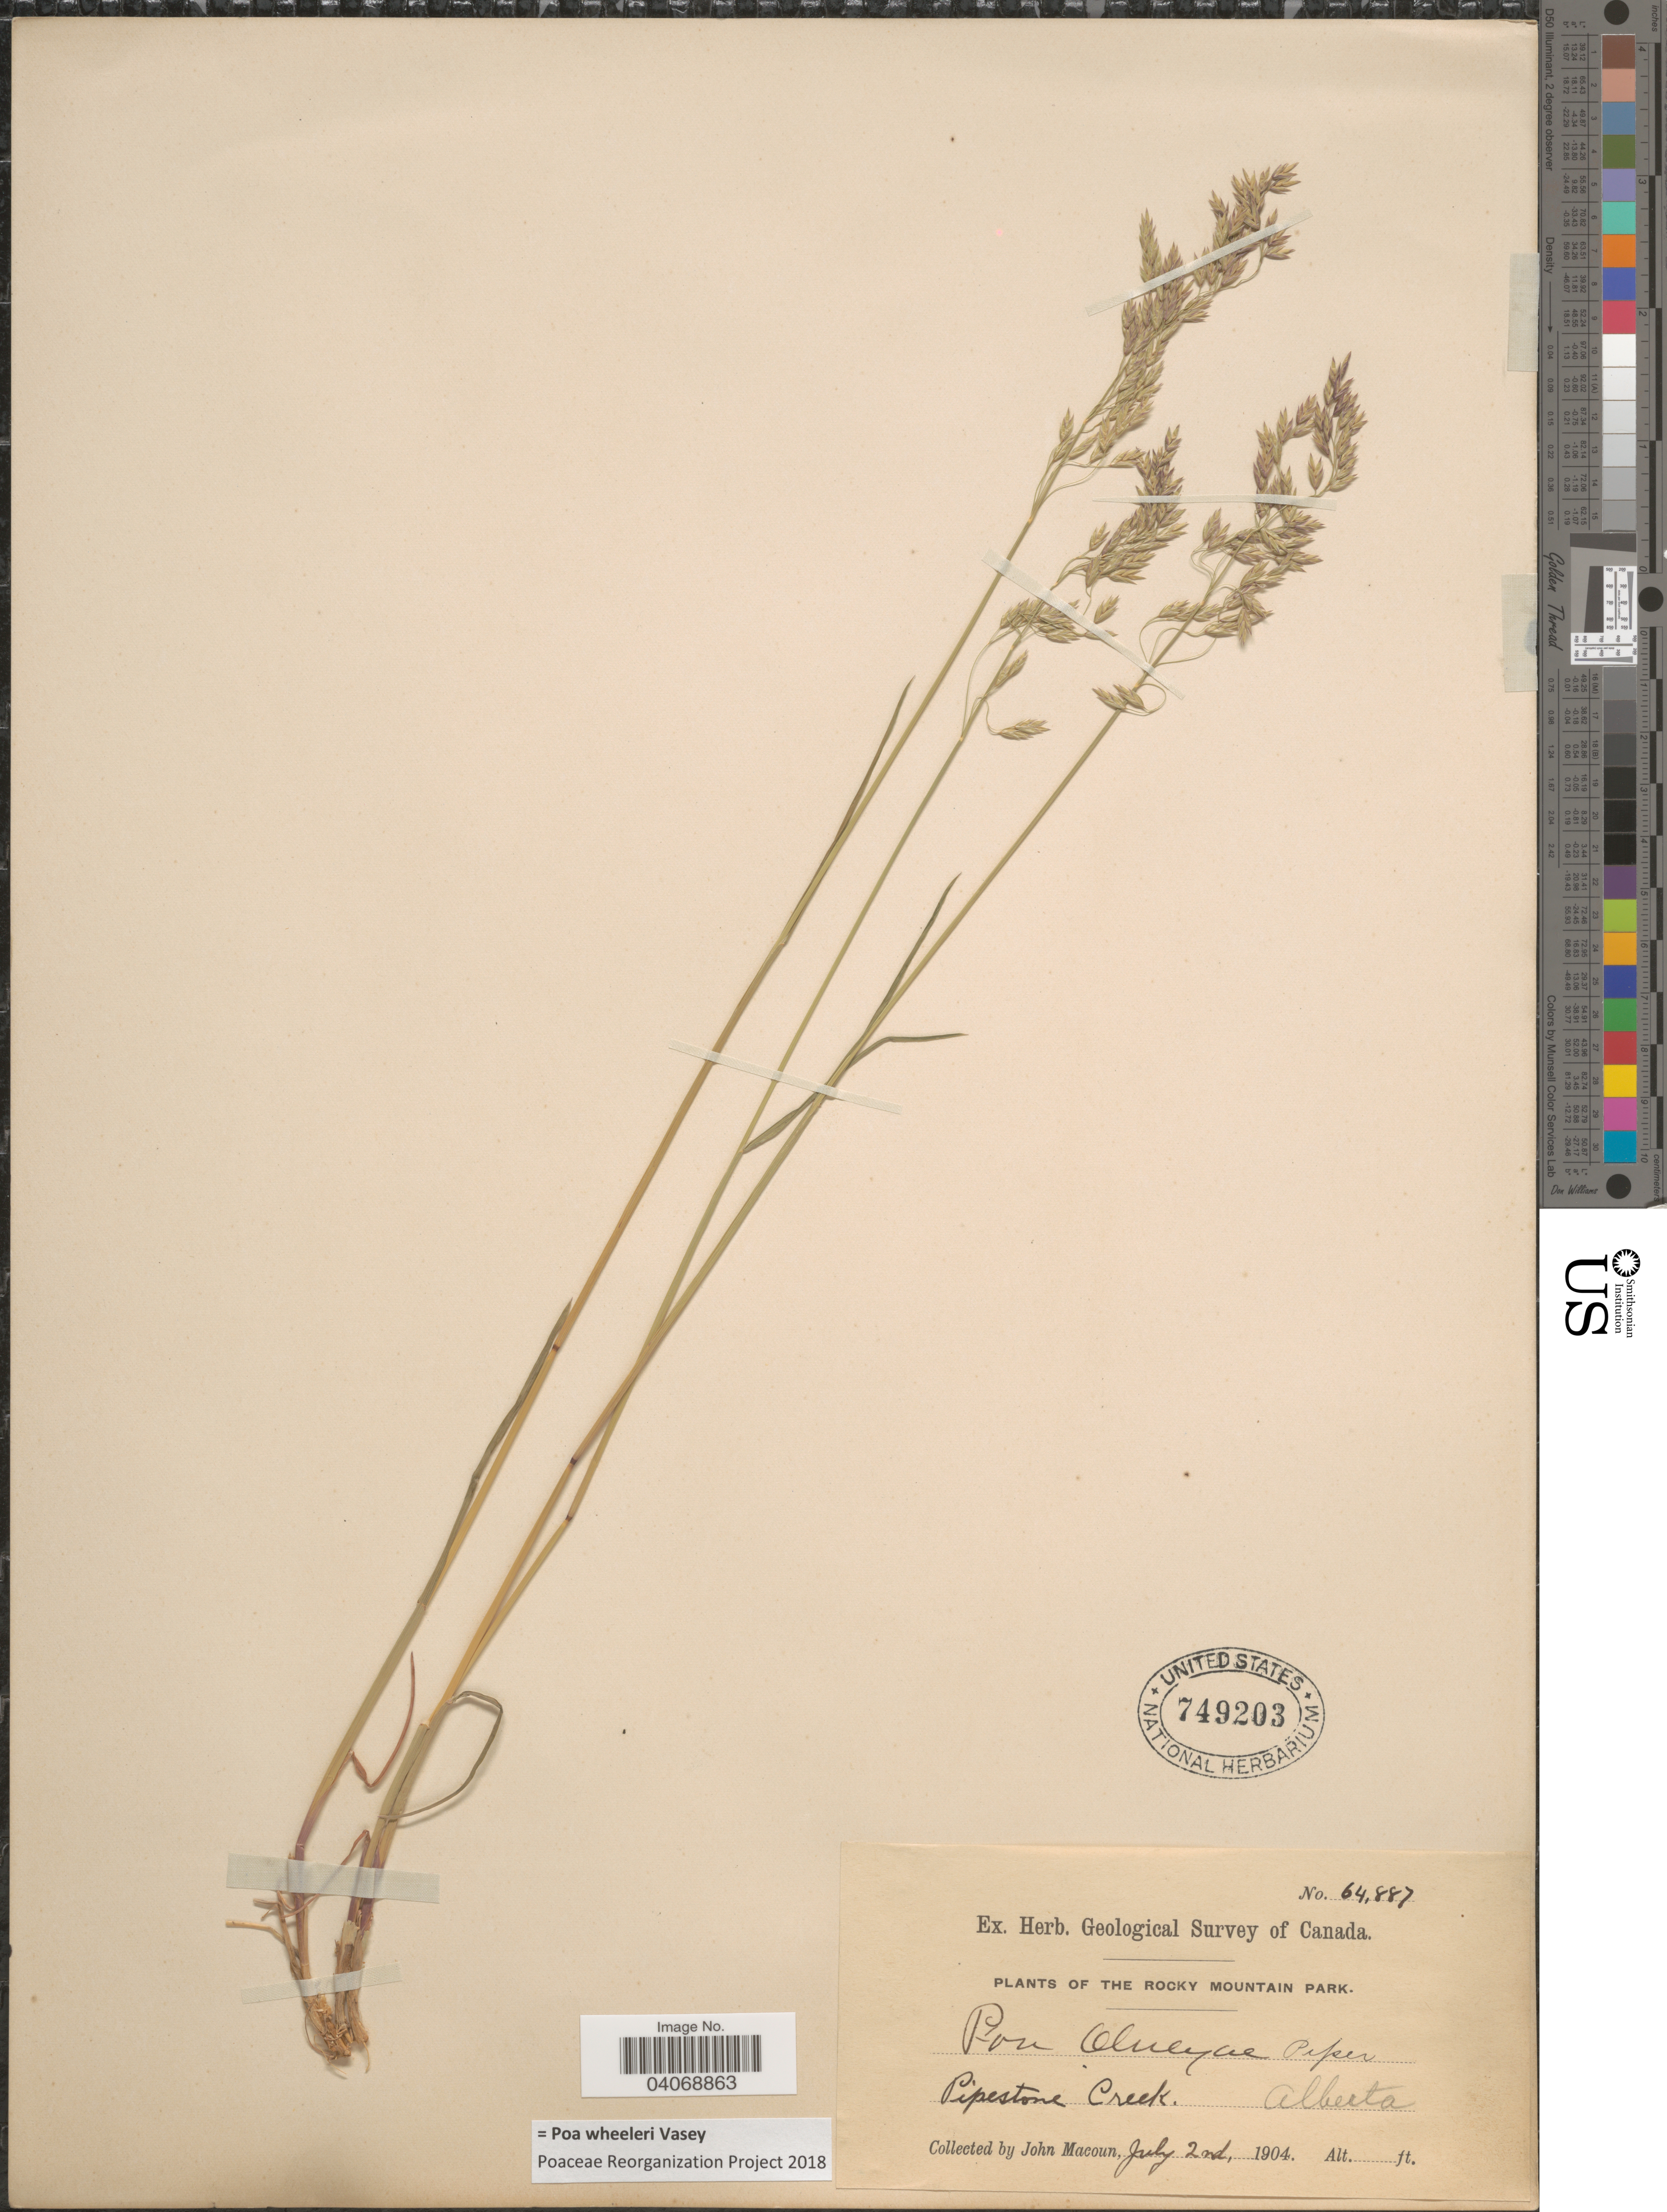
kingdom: Plantae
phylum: Tracheophyta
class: Liliopsida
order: Poales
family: Poaceae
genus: Poa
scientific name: Poa wheeleri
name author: Vasey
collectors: J. Macoun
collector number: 64887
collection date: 1904-07-02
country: Canada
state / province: Alberta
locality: Herb. Geological Survey of Canada. The Rocky Mountain Park. Pipestone Creek.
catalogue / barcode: US 749203